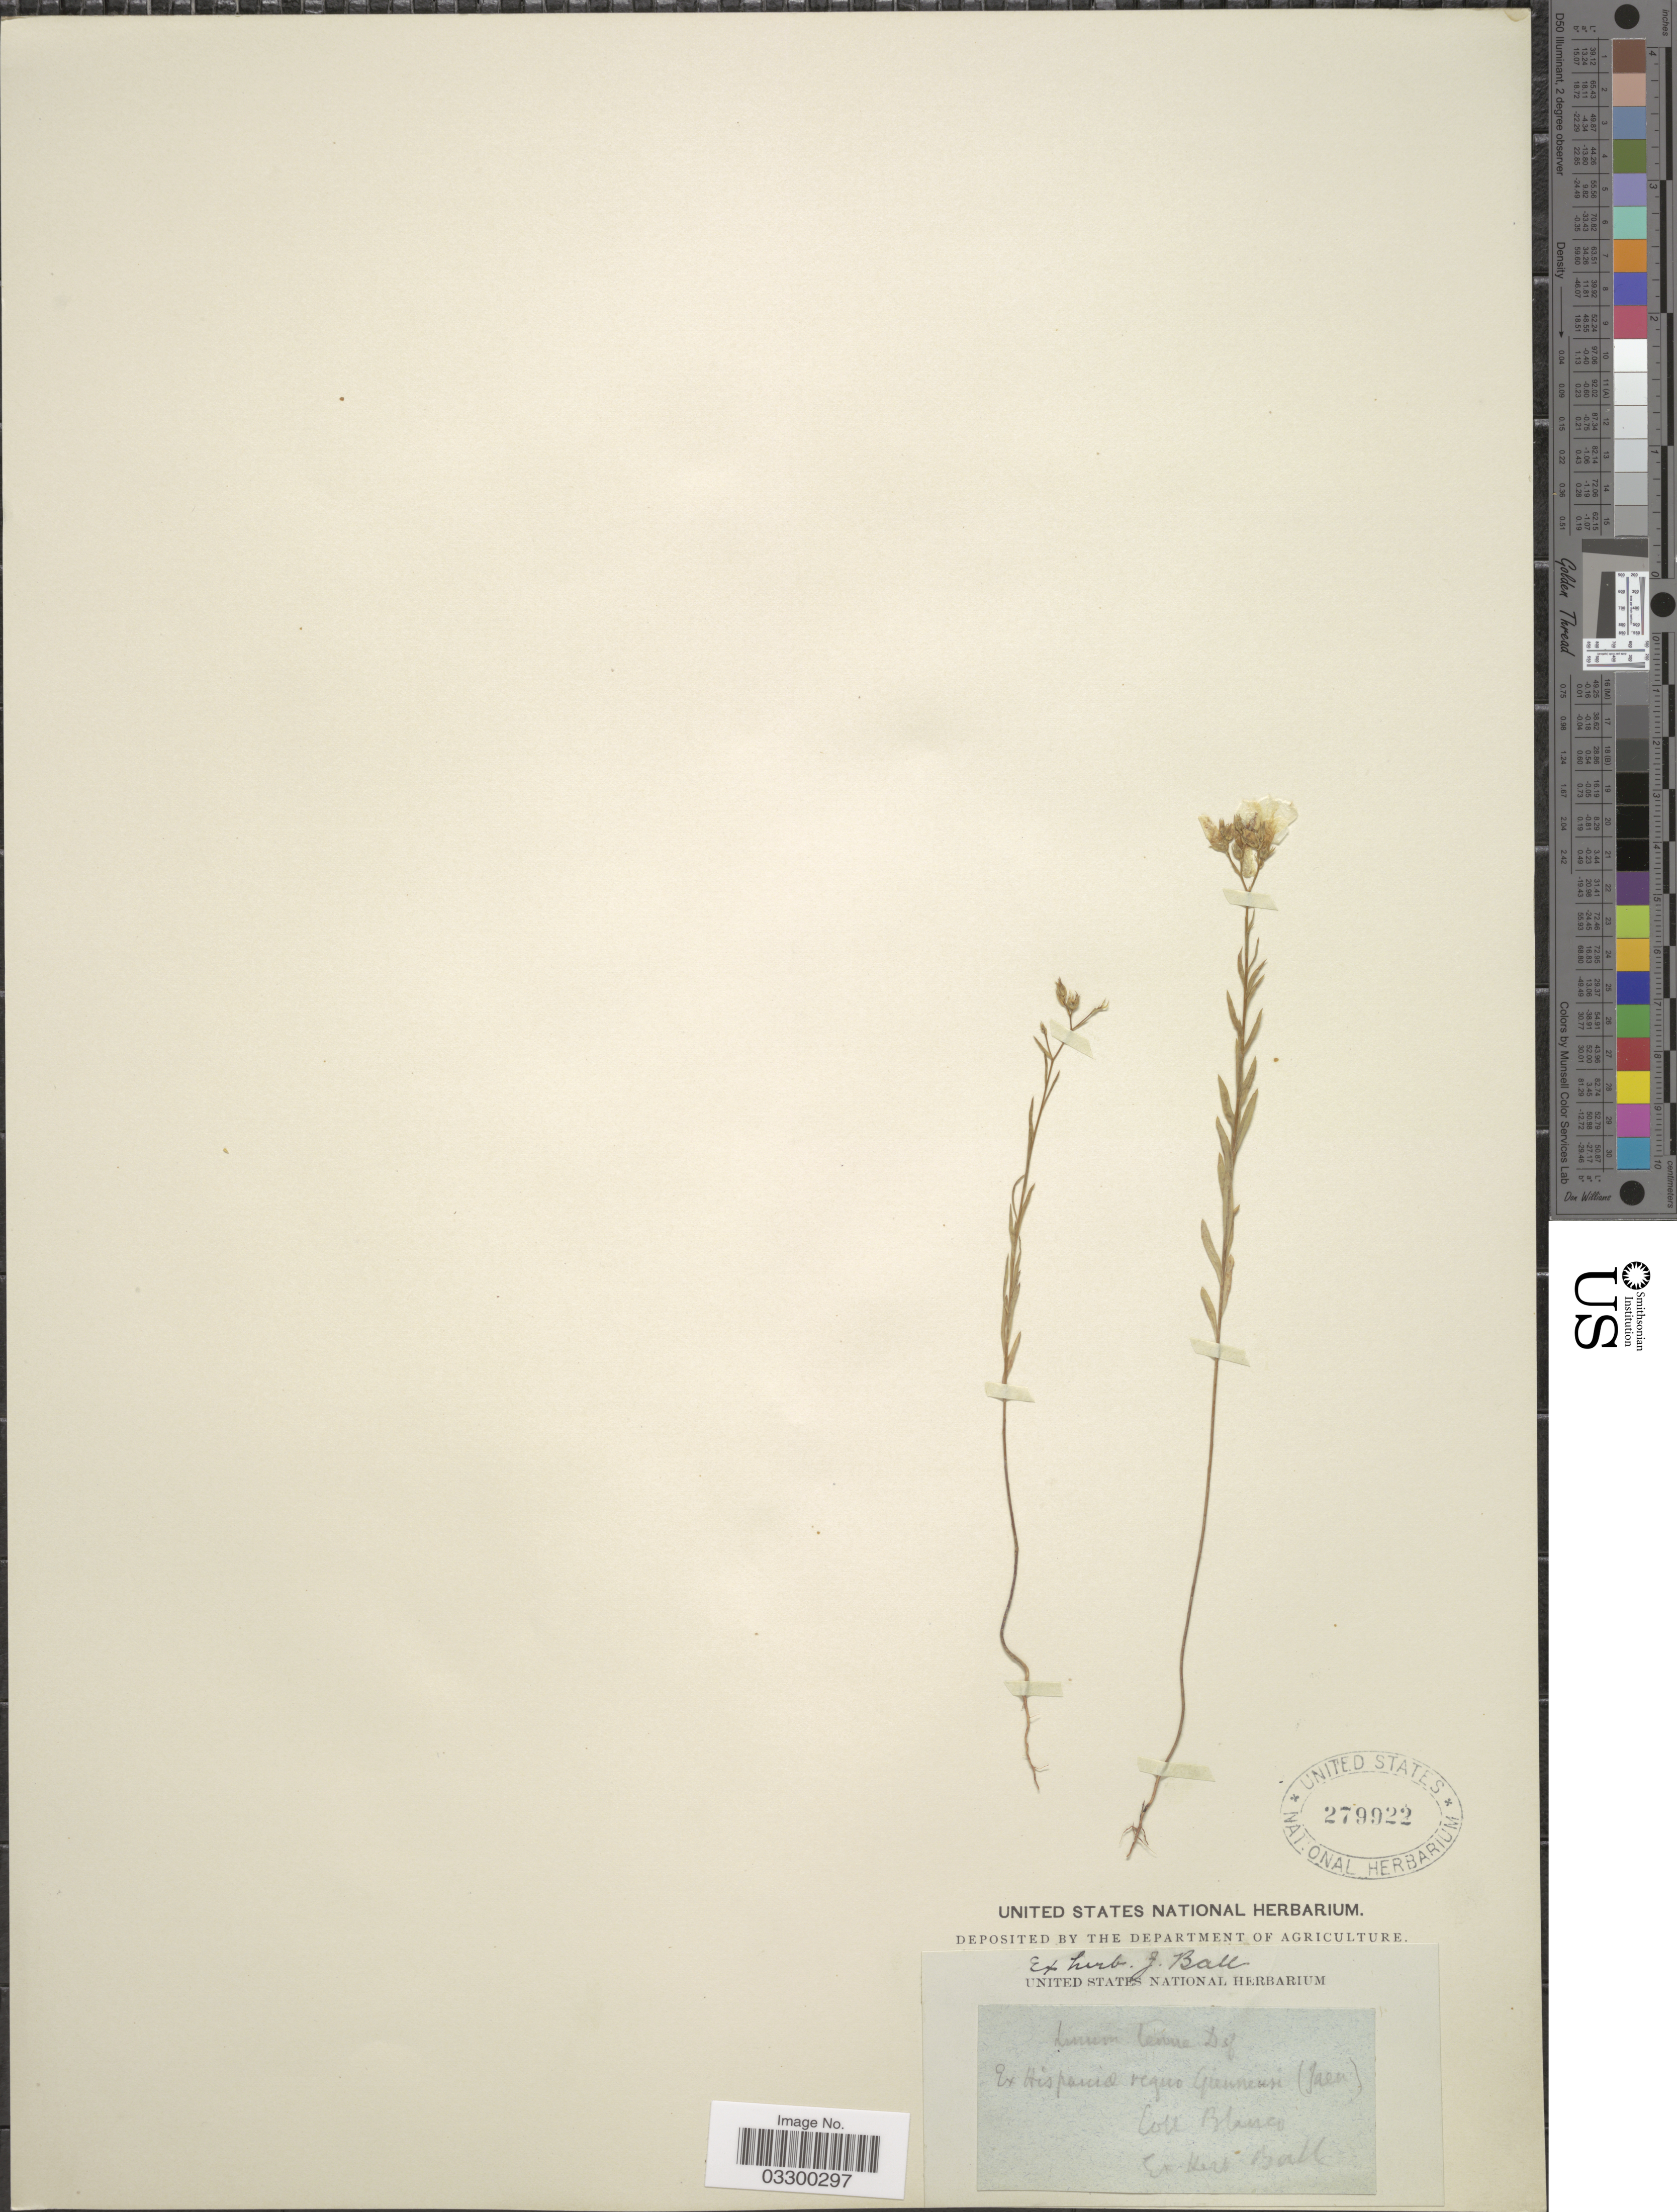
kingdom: Plantae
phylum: Tracheophyta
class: Magnoliopsida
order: Malpighiales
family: Linaceae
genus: Linum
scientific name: Linum tenue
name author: Desf.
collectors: Blanco, --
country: Spain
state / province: Andalucia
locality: Ex Hispaniæ regio Giennensi (Jaén).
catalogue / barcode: US 279922